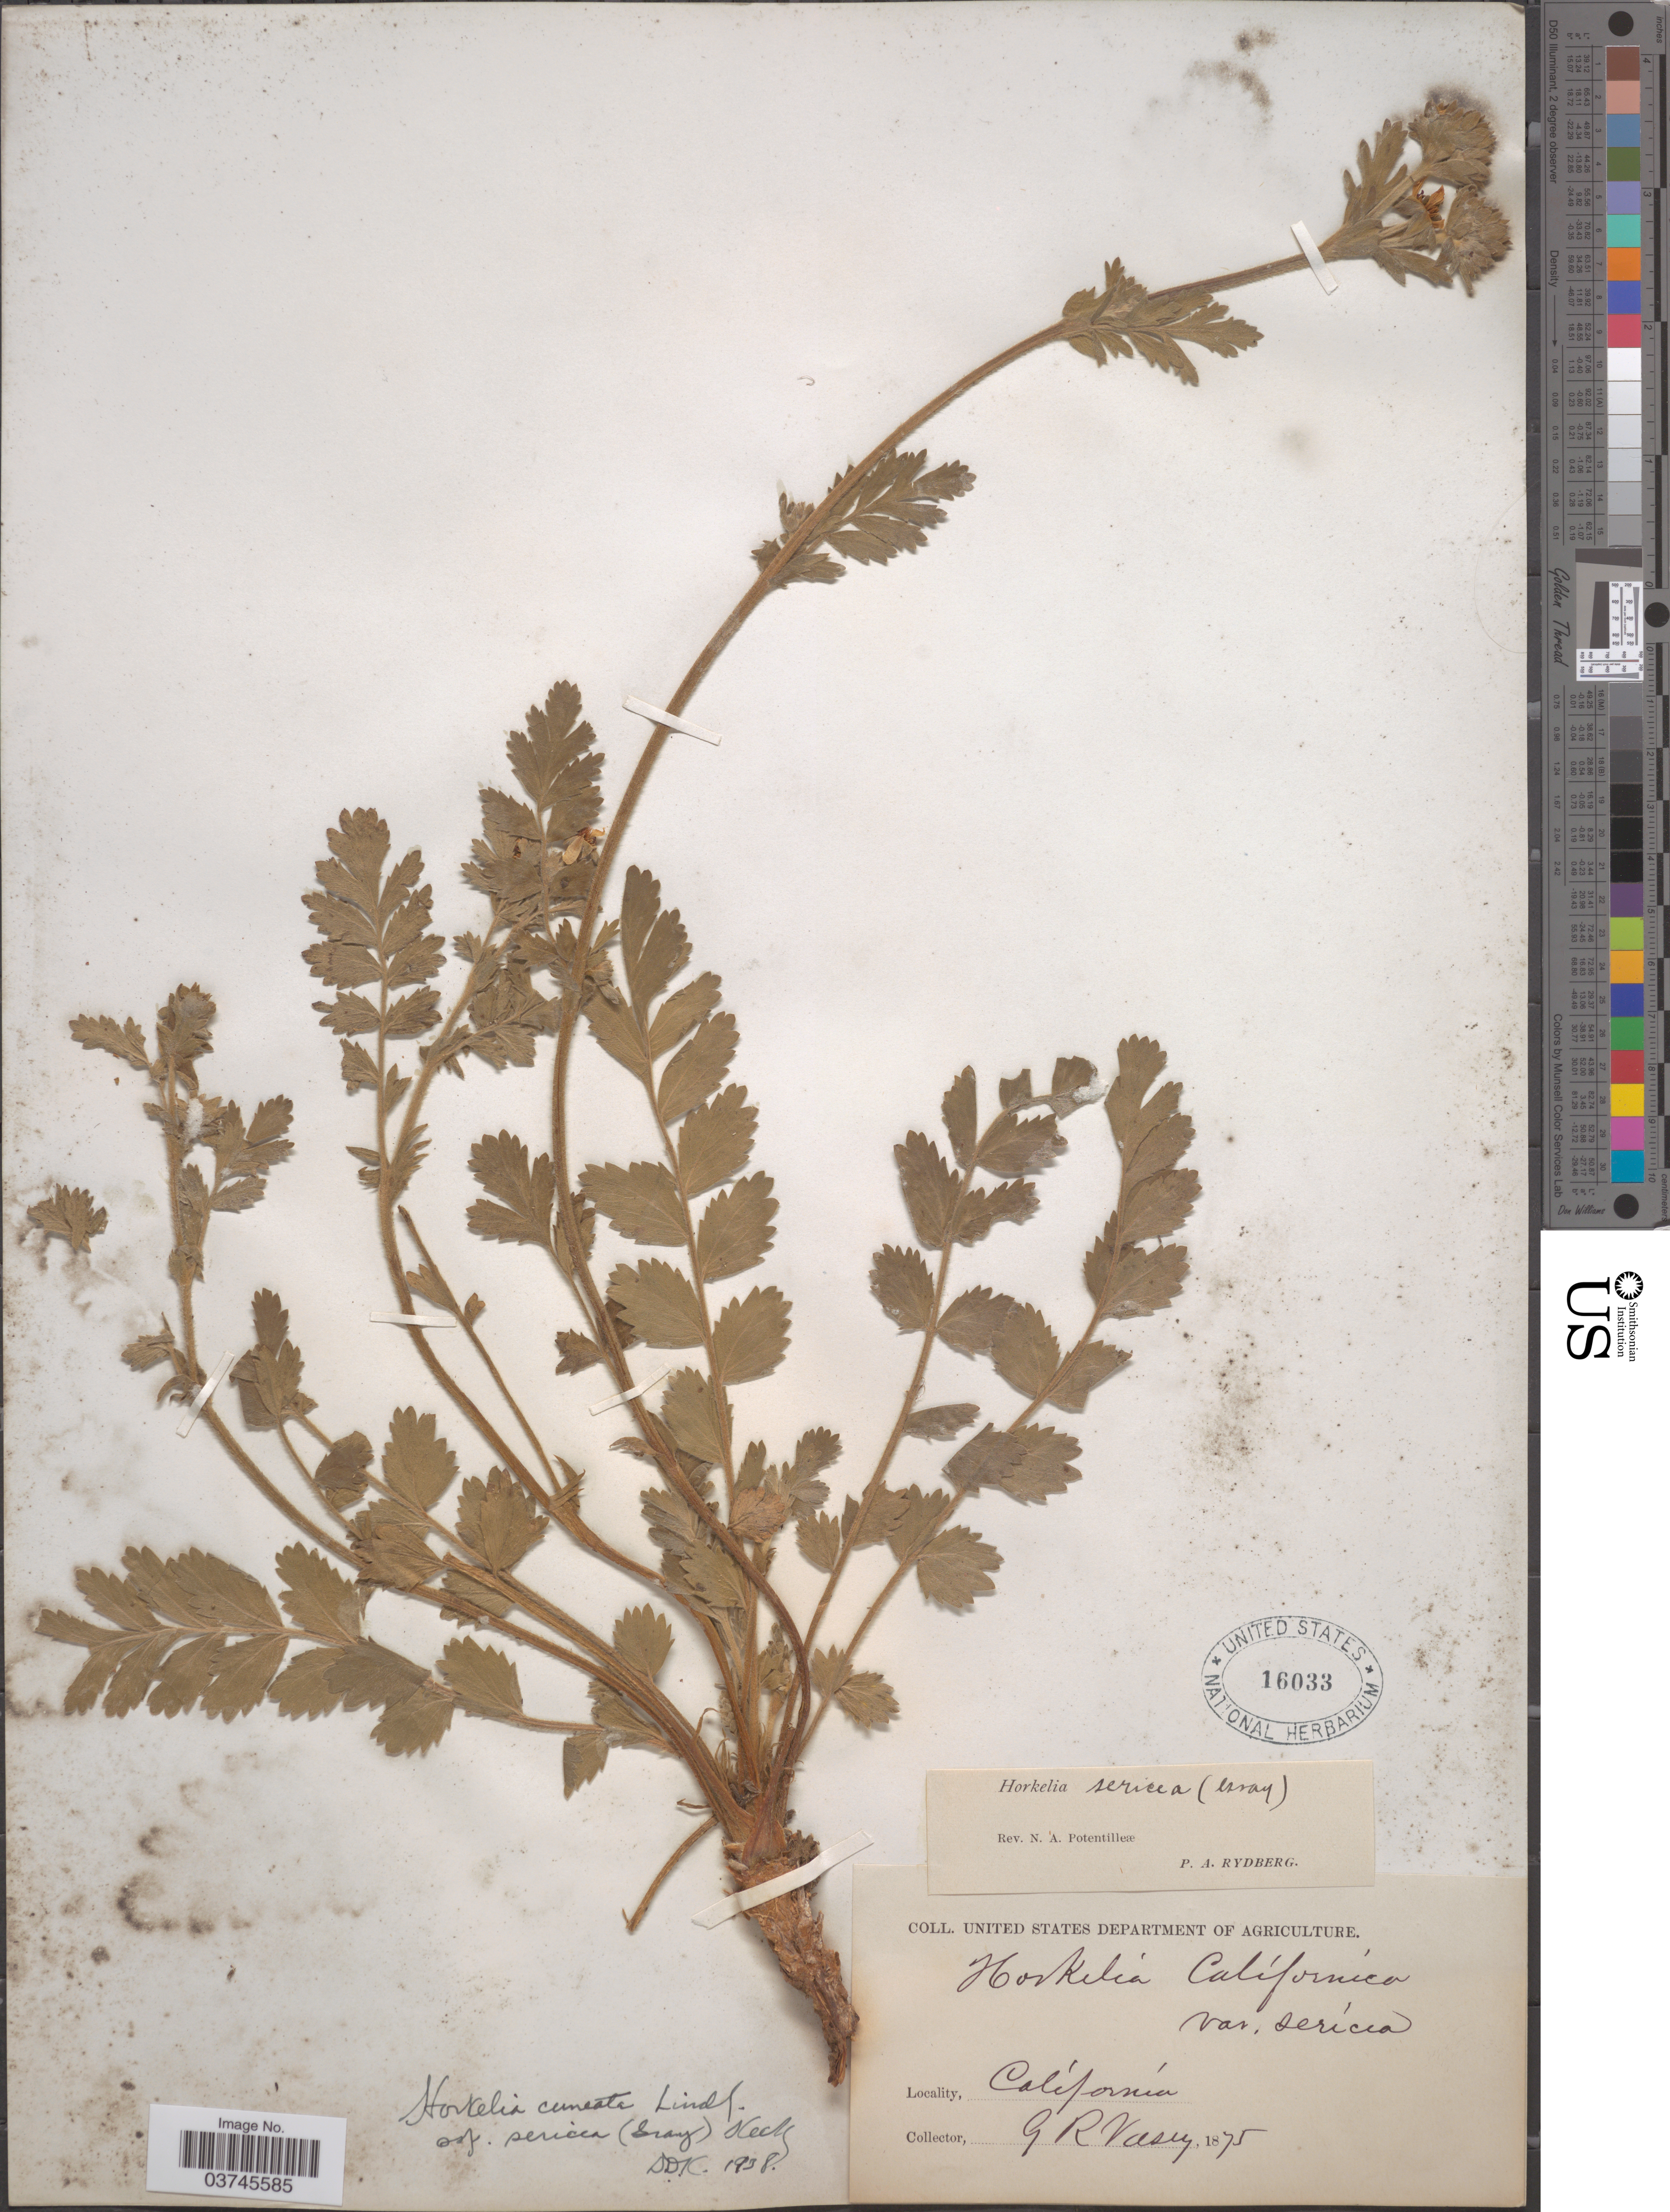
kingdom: Plantae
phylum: Tracheophyta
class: Magnoliopsida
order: Rosales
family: Rosaceae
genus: Potentilla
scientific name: Potentilla lindleyi var. sericea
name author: (A. Gray) J.T. Howell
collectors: G. R. Vasey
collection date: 1875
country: United States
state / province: California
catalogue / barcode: US 16033